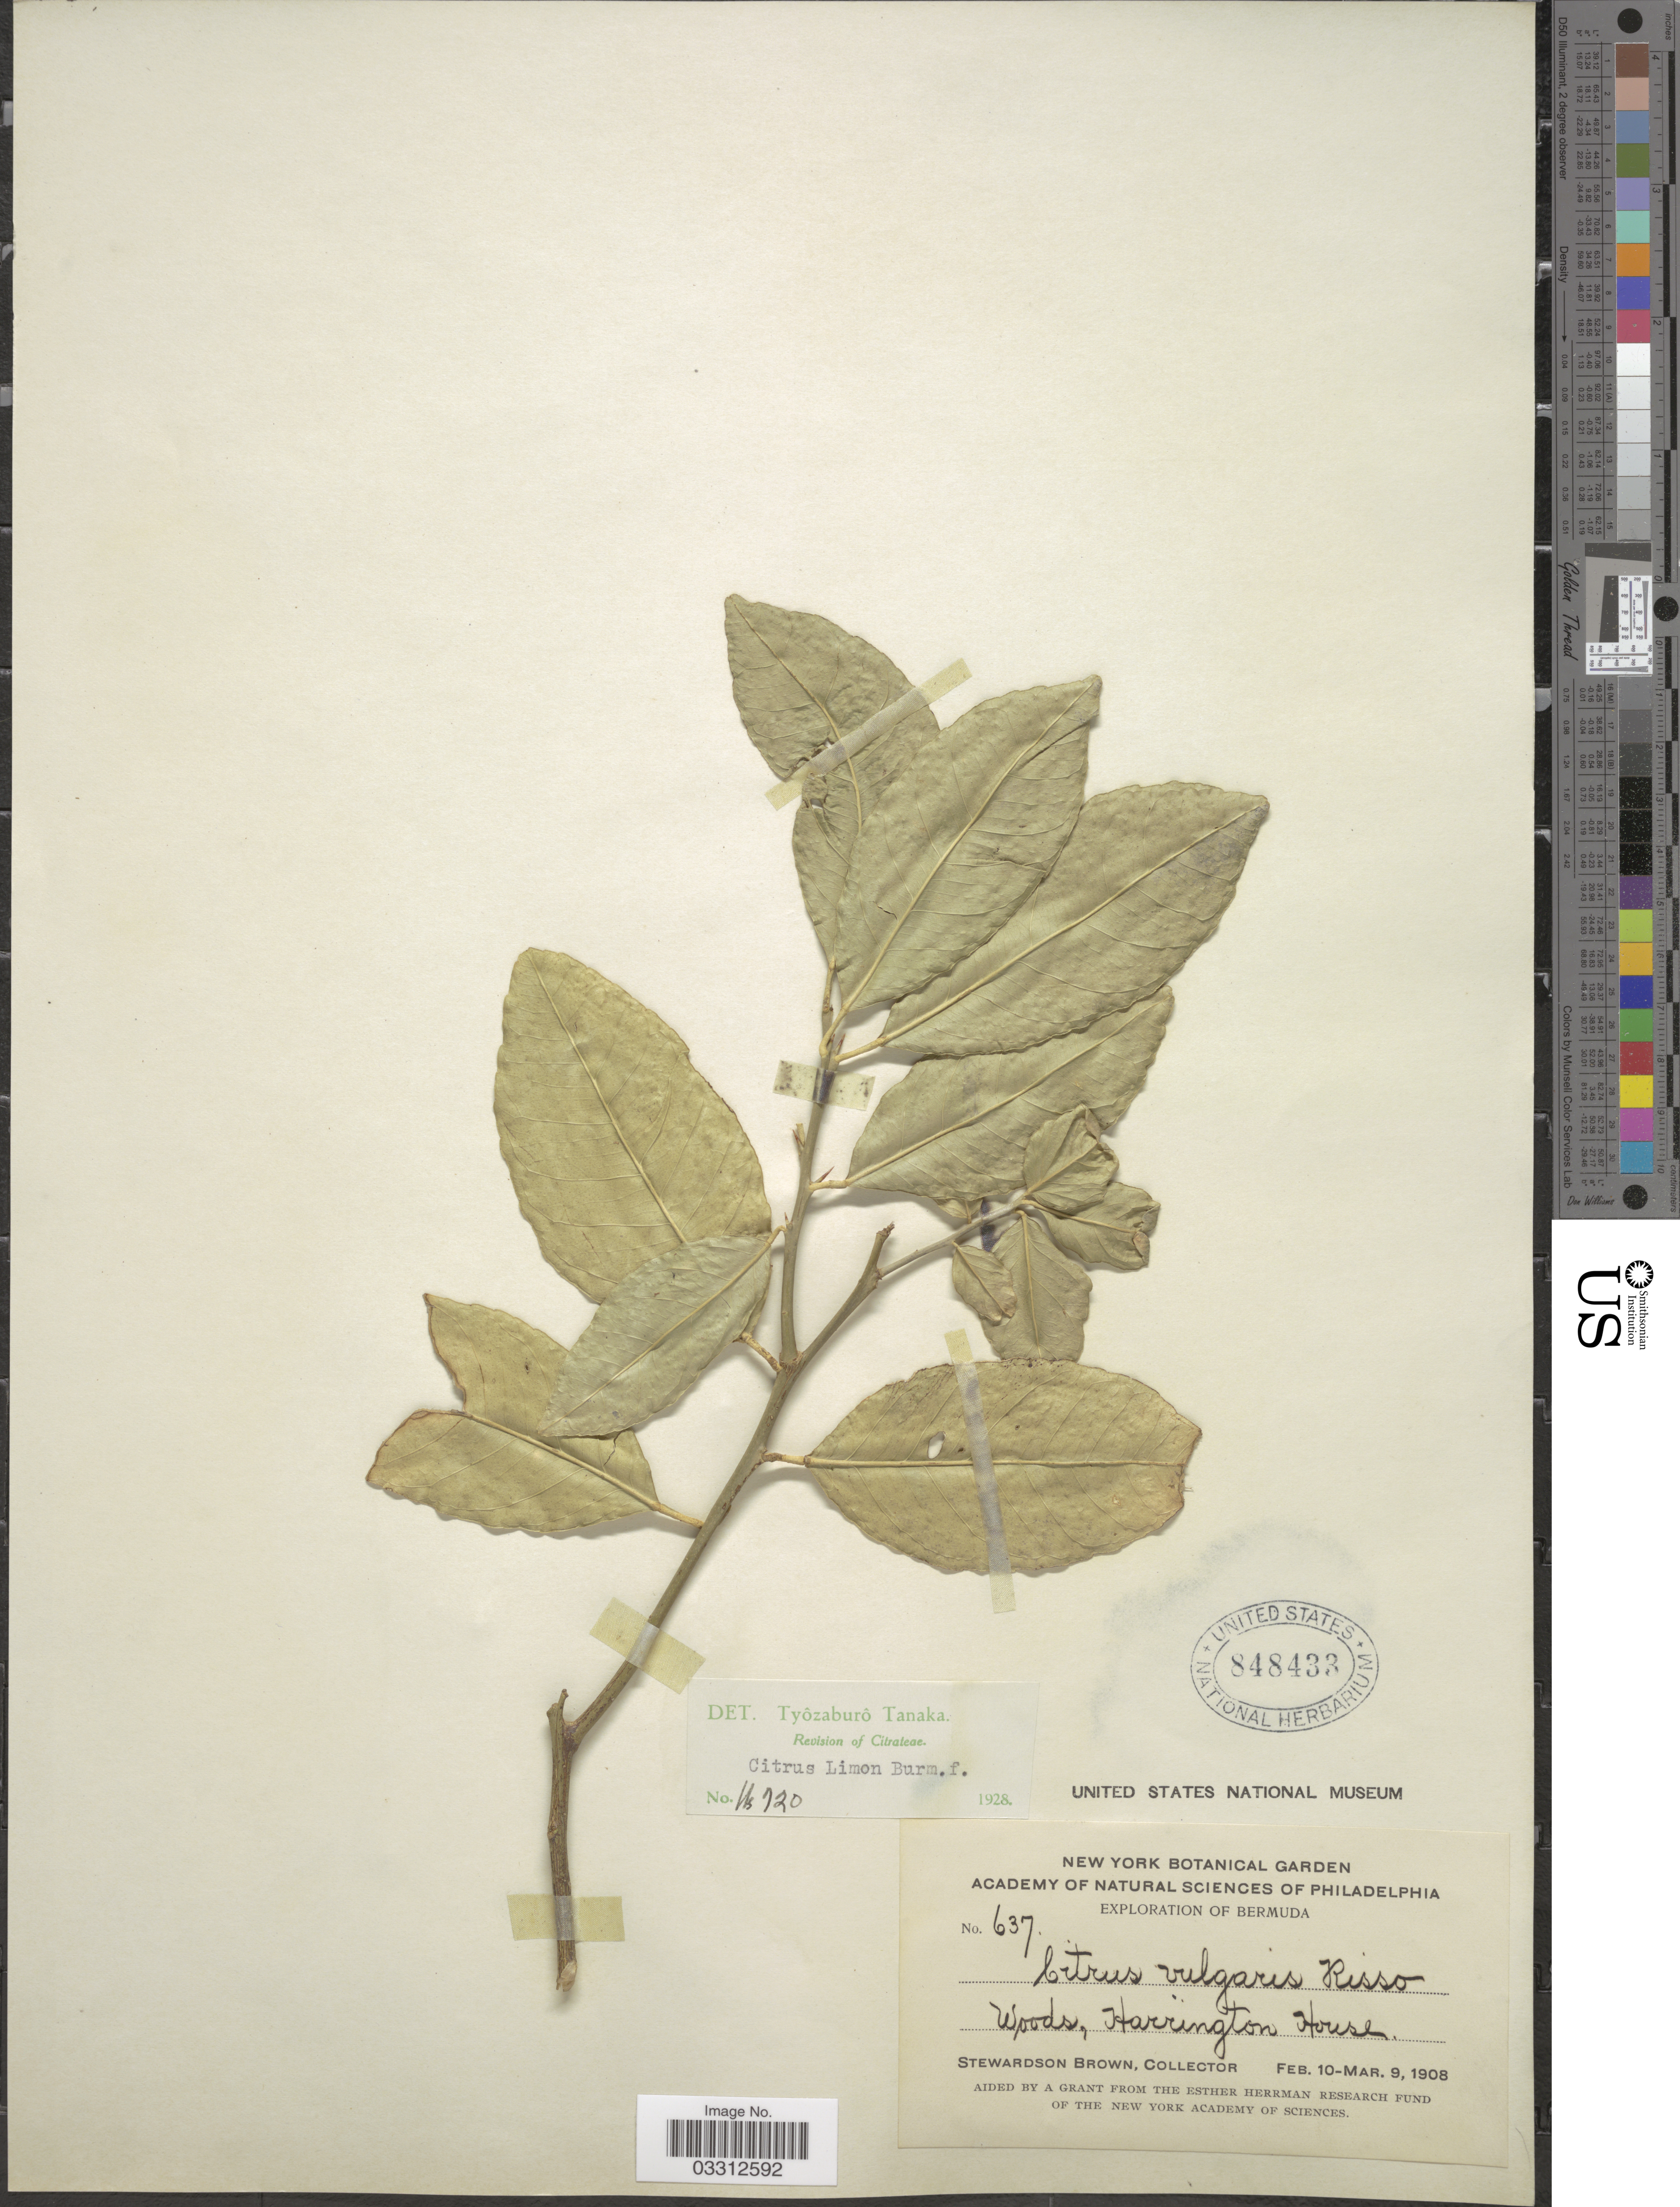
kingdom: Plantae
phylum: Tracheophyta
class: Magnoliopsida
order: Sapindales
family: Rutaceae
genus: Citrus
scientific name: Citrus x limon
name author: (L.) Osbeck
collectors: S. Brown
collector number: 637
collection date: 1908-02-10/1908-03-09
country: Bermuda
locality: Woods, Harrington House.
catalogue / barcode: US 848433